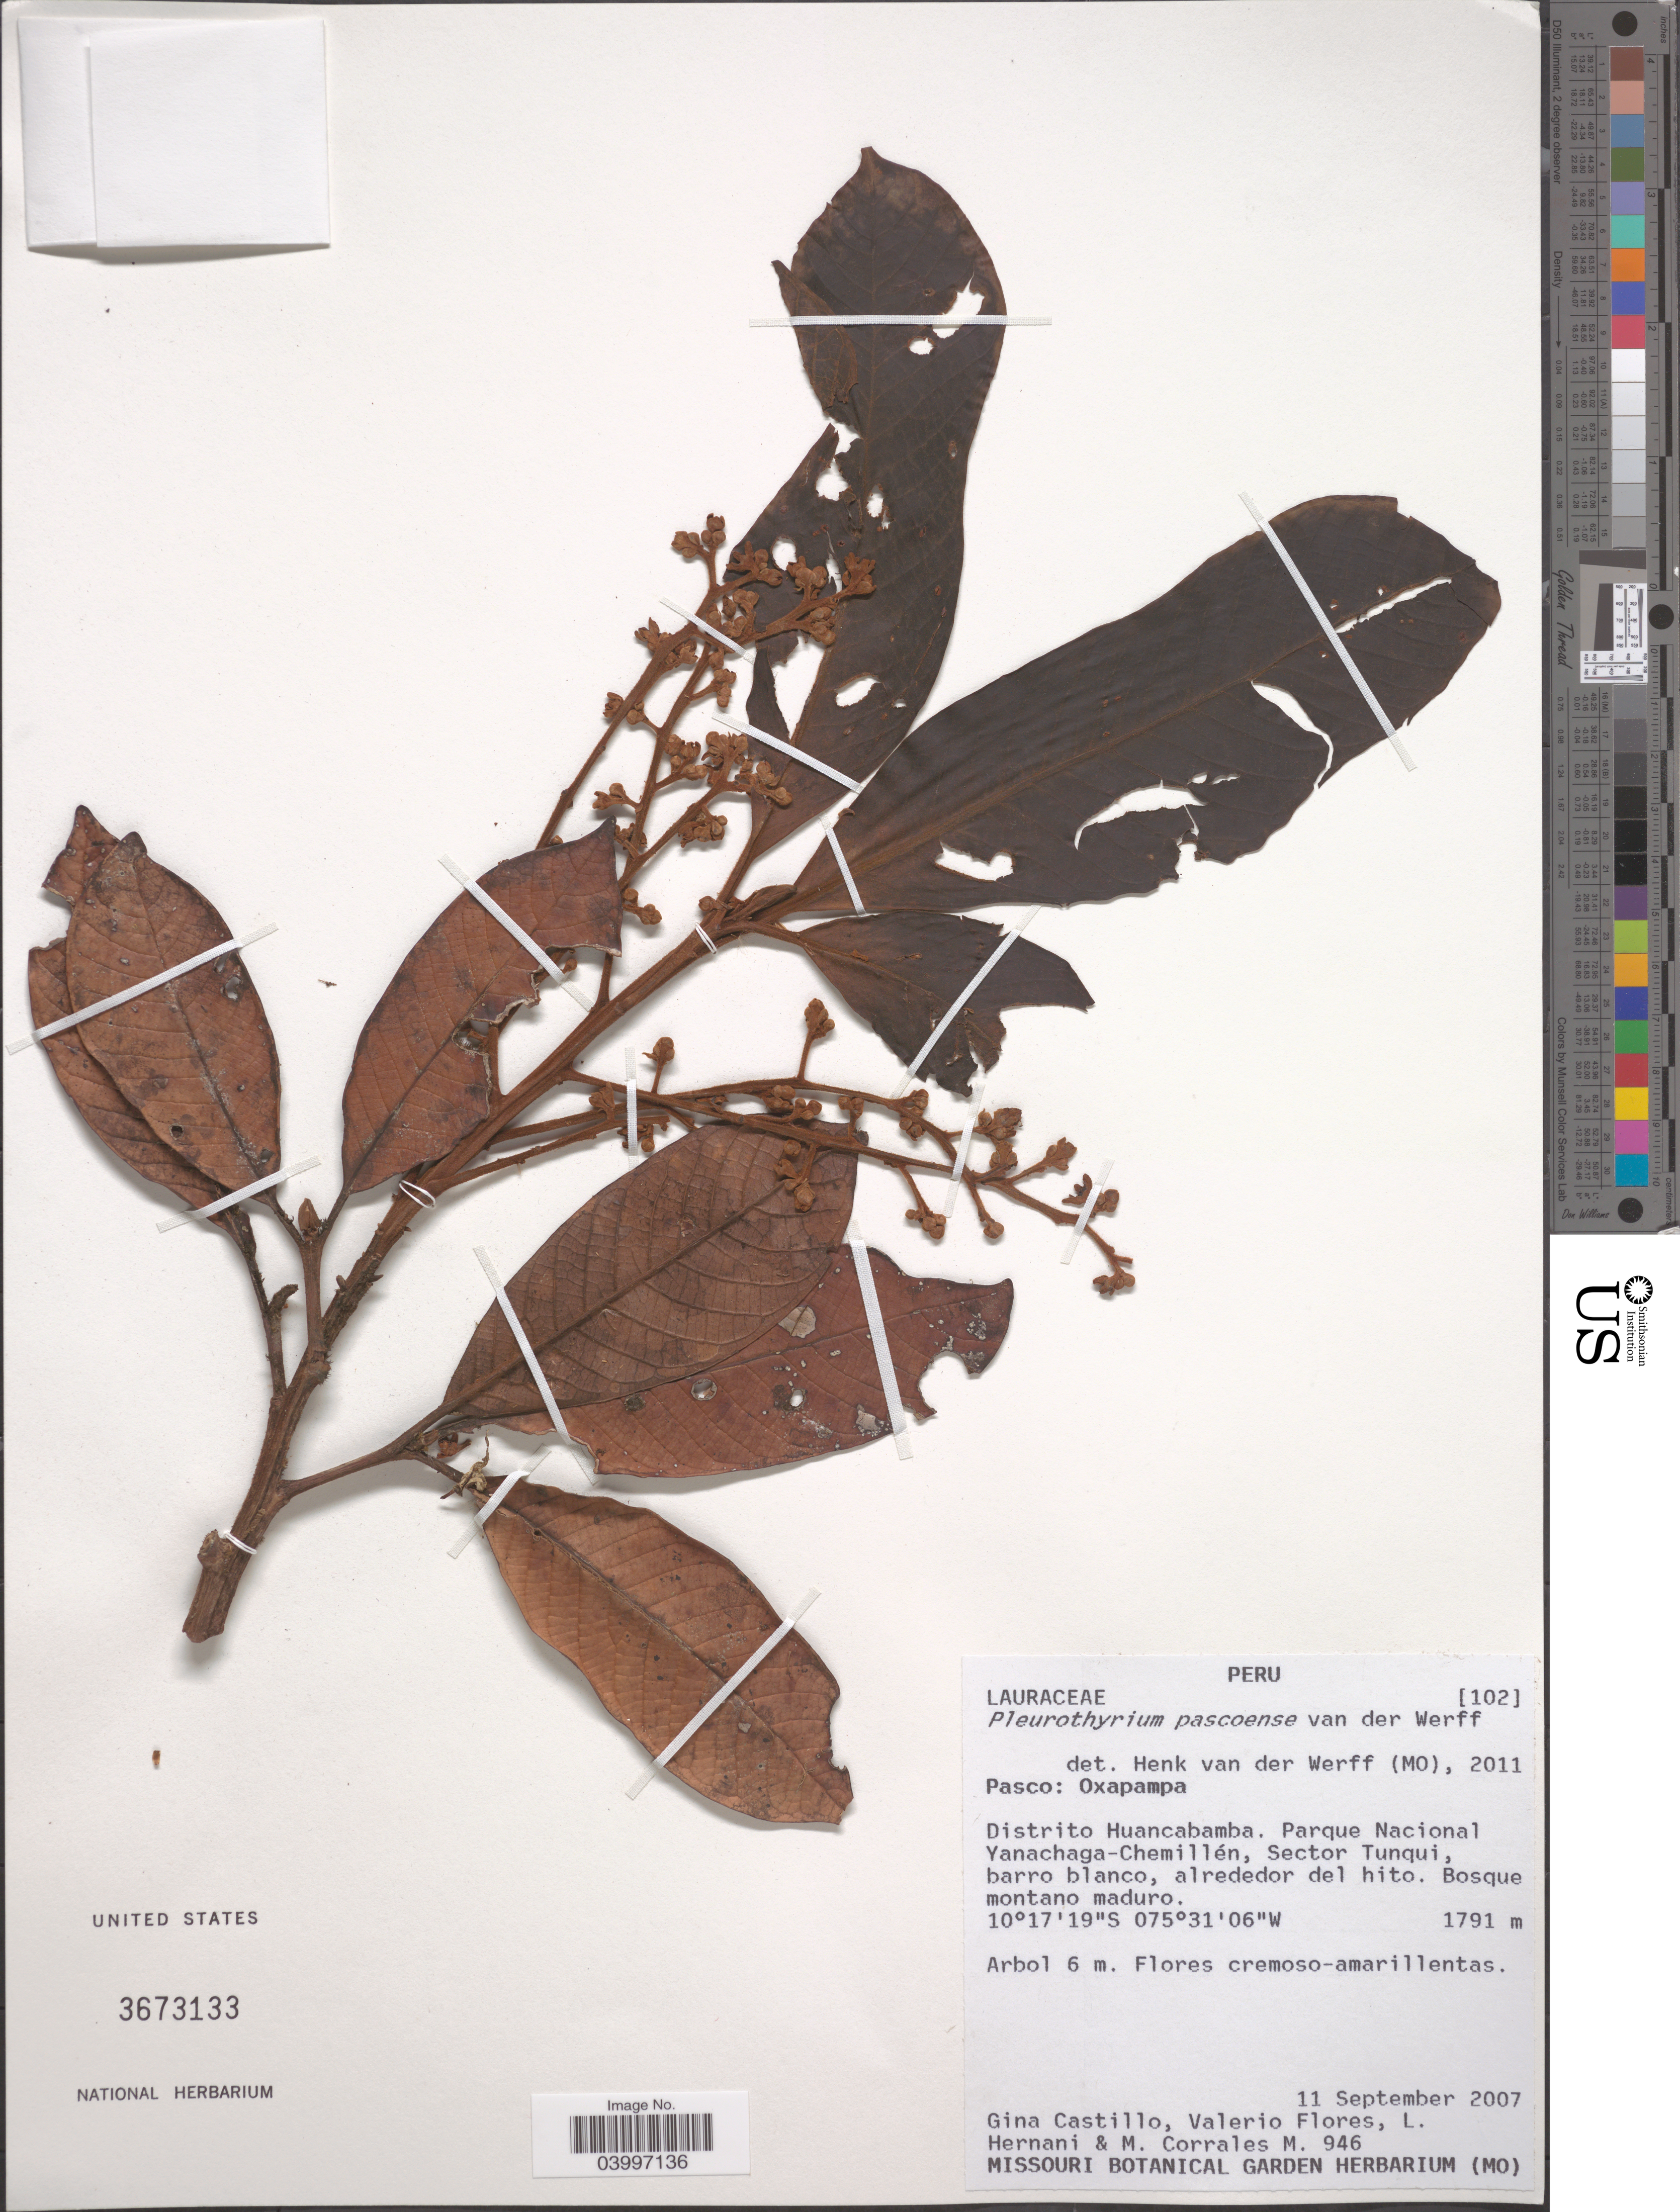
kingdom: Plantae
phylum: Tracheophyta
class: Magnoliopsida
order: Laurales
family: Lauraceae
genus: Pleurothyrium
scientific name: Pleurothyrium pascoense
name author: van der Werff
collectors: G. Castillo, V. Flores, L. Hernani & M. Corrales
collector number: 946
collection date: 2007-09-11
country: Peru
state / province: Pasco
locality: Oxapampa. Distrito Huancabamba. Parque Nacional Yanachaga-Chemillén, Sector Tunqui, barro blanco, alrededor del hito.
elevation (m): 1791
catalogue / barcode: US 3673133